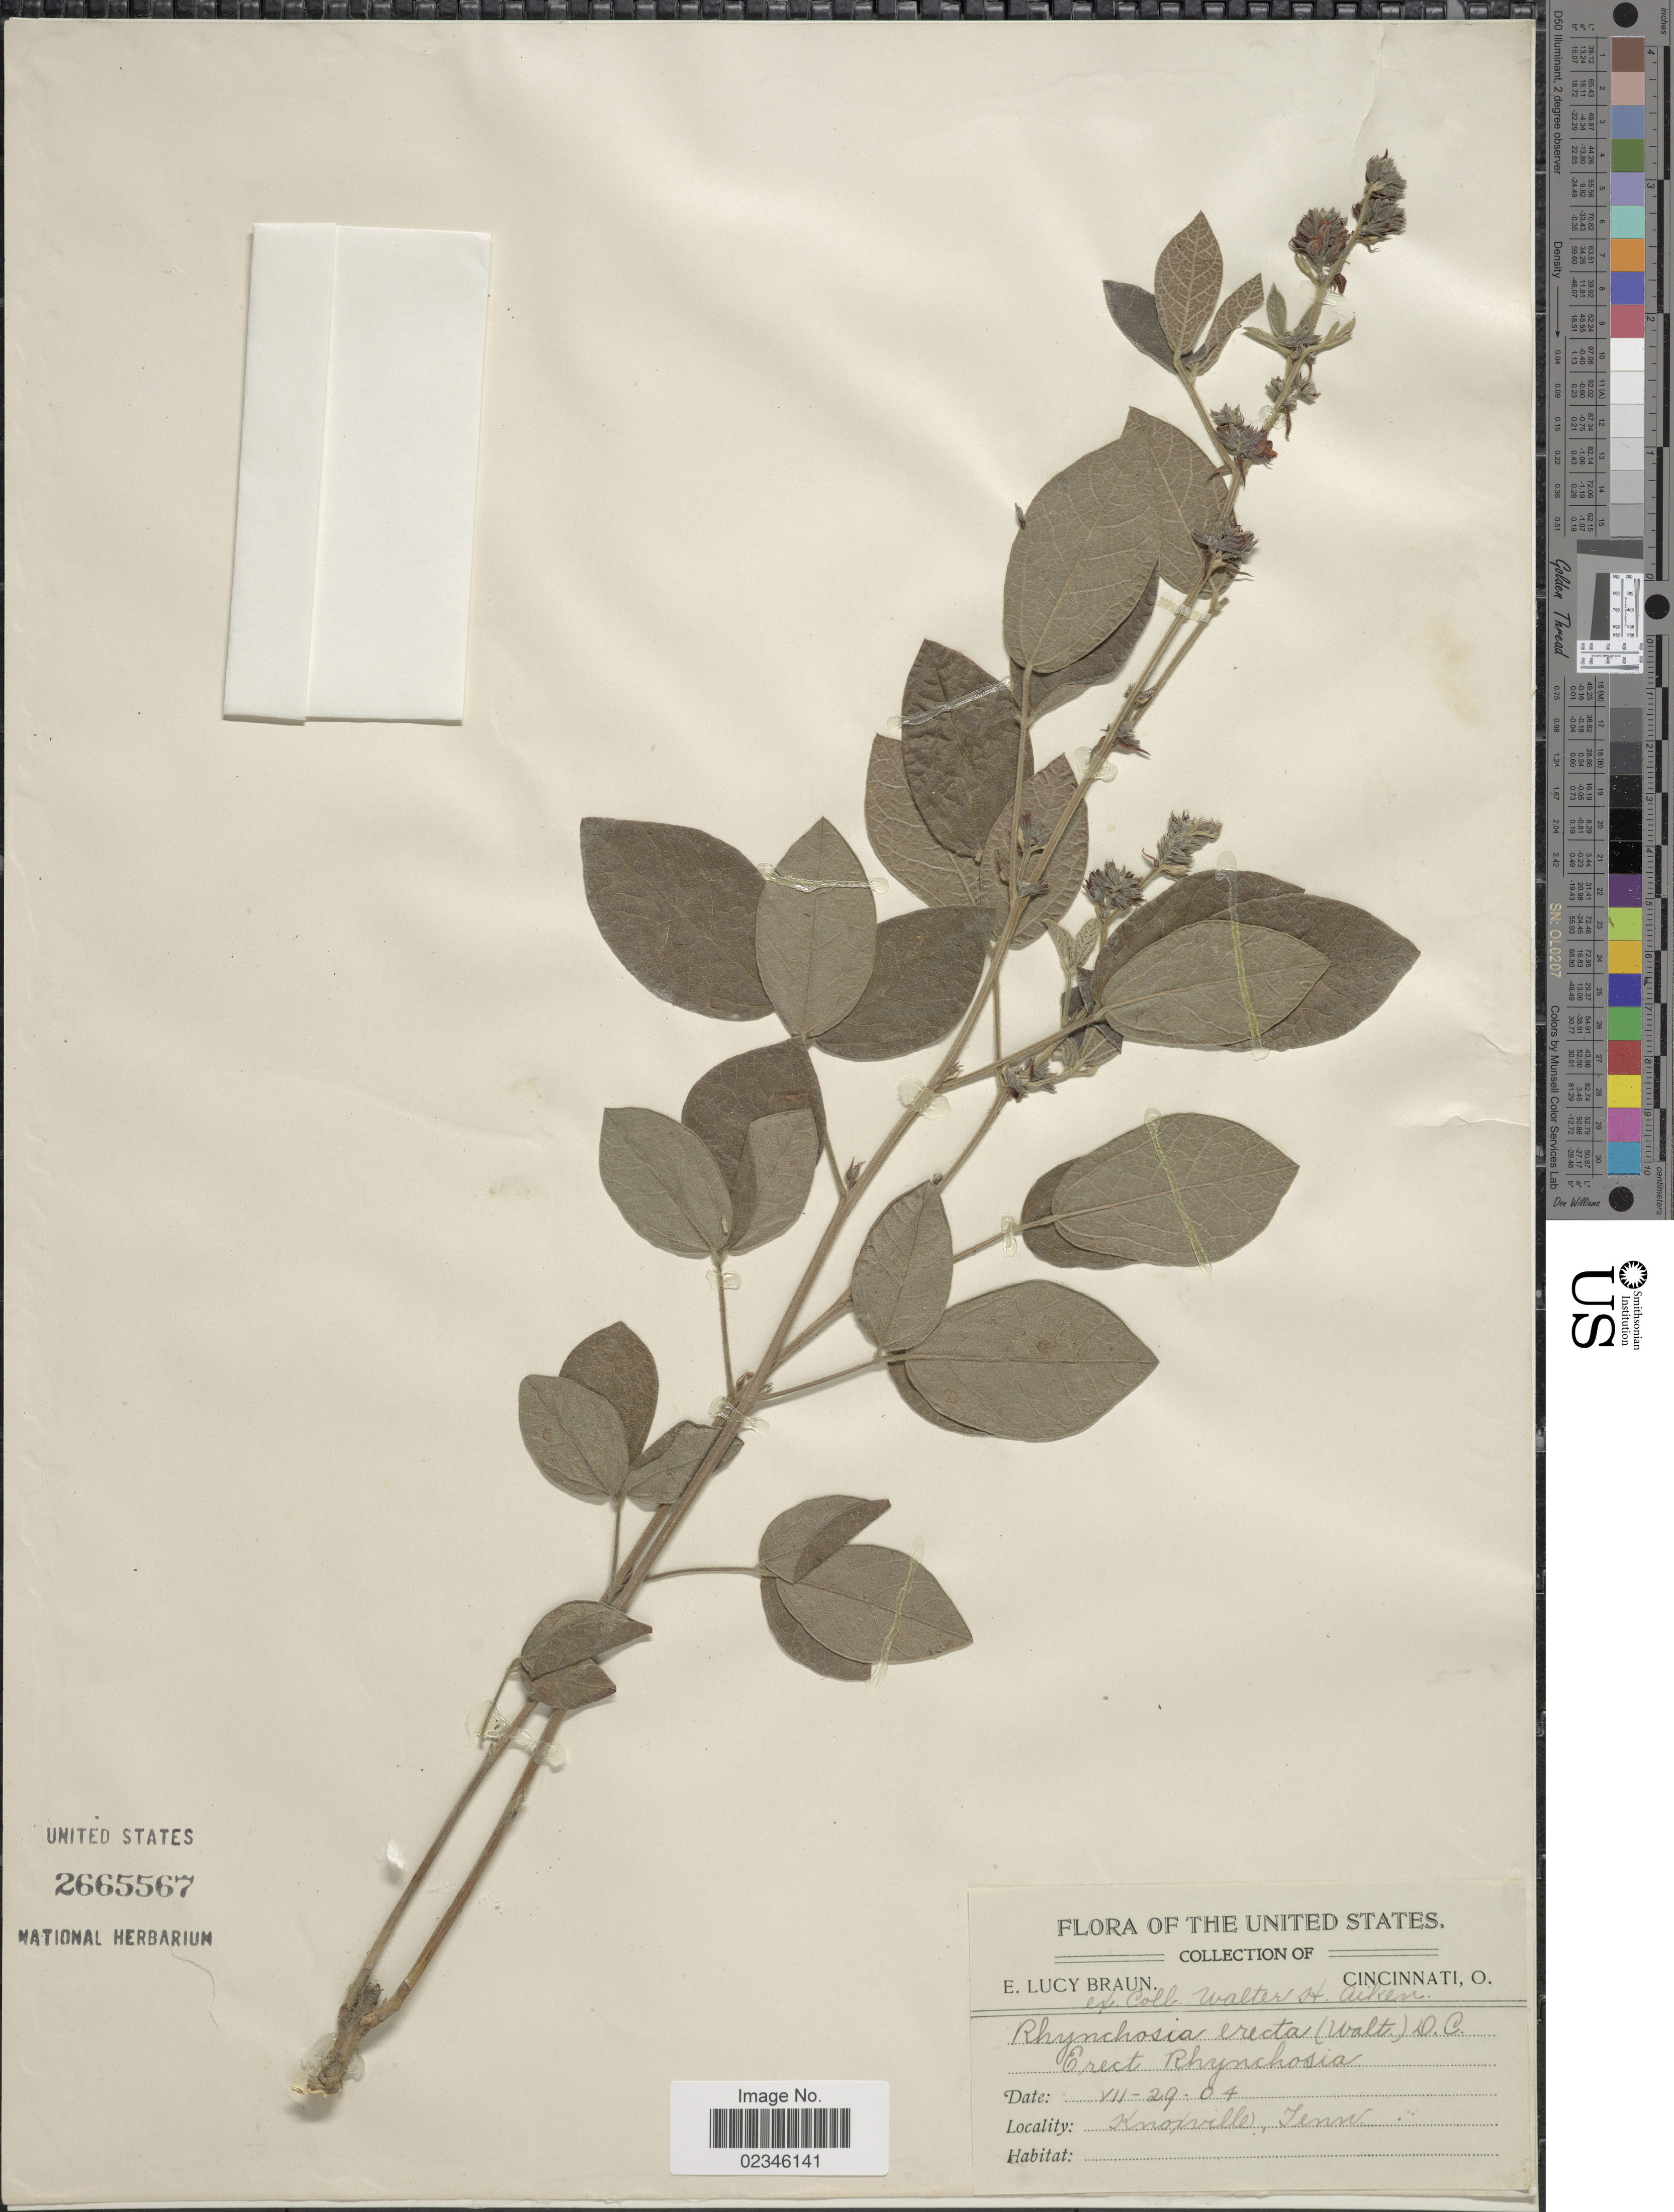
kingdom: Plantae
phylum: Tracheophyta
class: Magnoliopsida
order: Fabales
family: Fabaceae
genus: Rhynchosia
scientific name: Rhynchosia tomentosa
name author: (L.) Hook. & Arn.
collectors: E. L. Braun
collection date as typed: Transcribed d/m/y: 29/7/4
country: United States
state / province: Tennessee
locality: Knoxville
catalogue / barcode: US 2665567